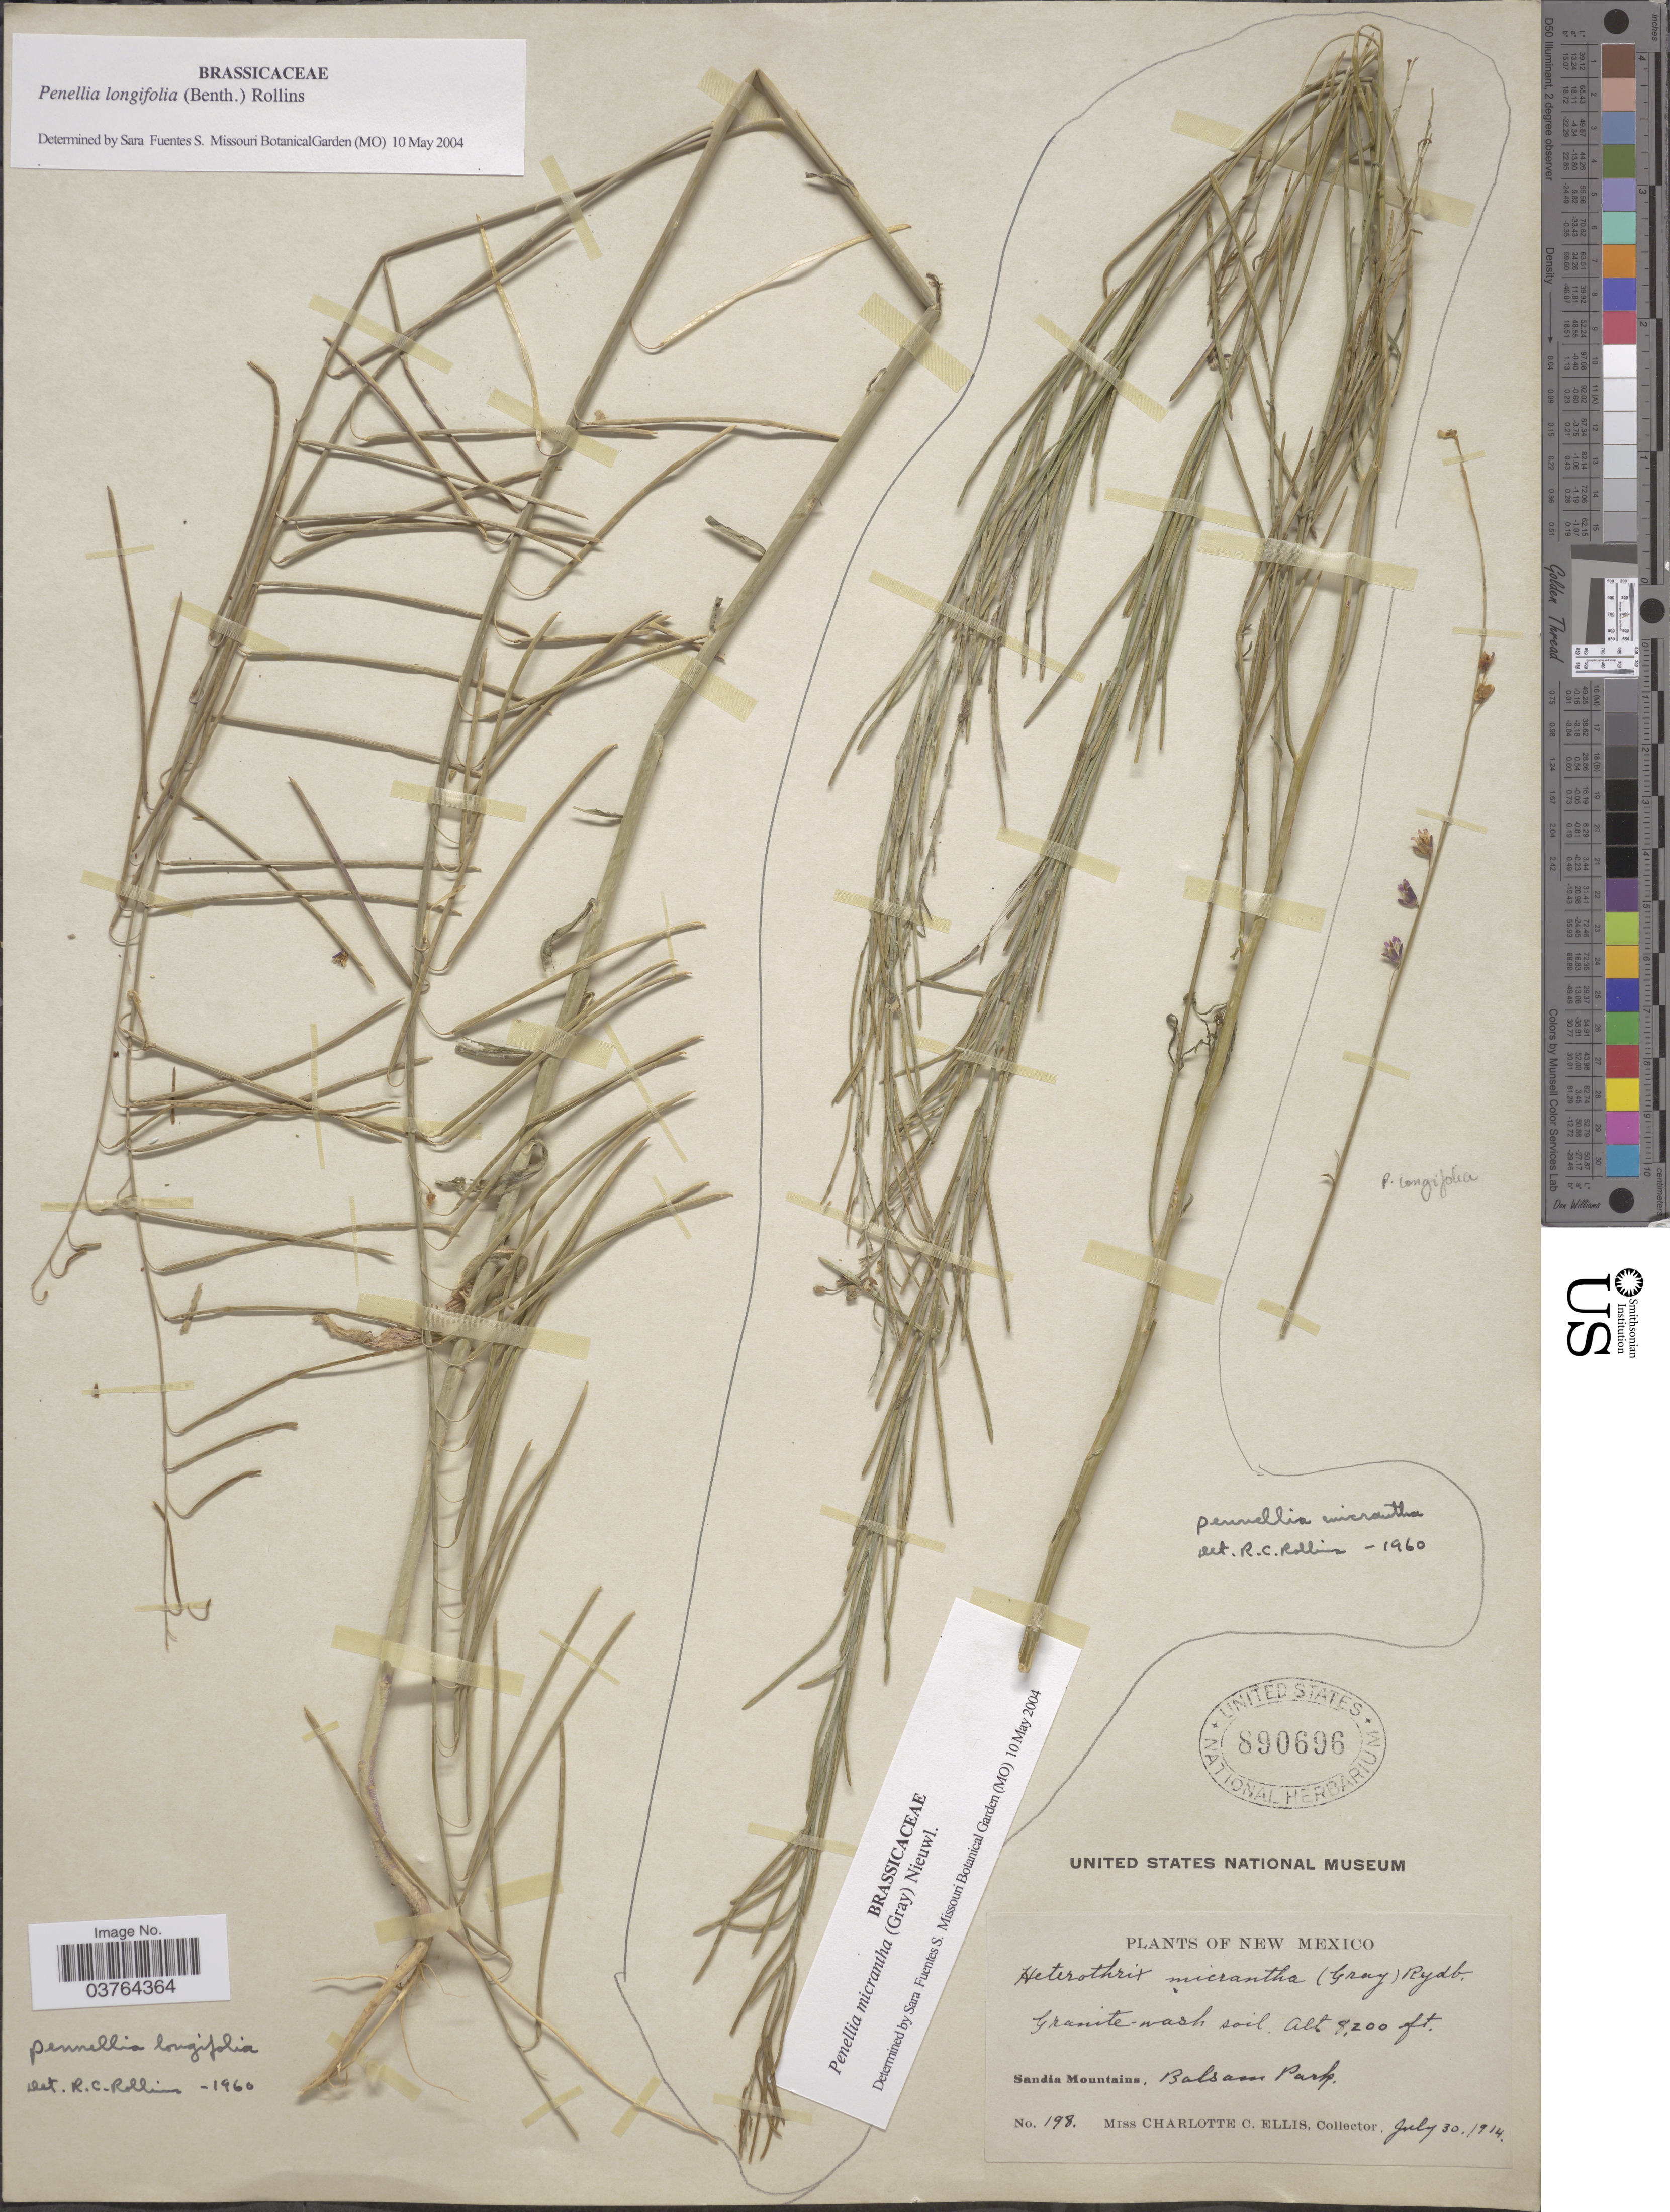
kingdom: Plantae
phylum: Tracheophyta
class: Magnoliopsida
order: Brassicales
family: Brassicaceae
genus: Pennellia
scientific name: Pennellia micrantha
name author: (A. Gray) Nieuwl.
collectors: C. C. Ellis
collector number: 198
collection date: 1914-07-30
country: United States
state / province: New Mexico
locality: Sandia Mountains, Balsam Park.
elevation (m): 2499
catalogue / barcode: US 890696